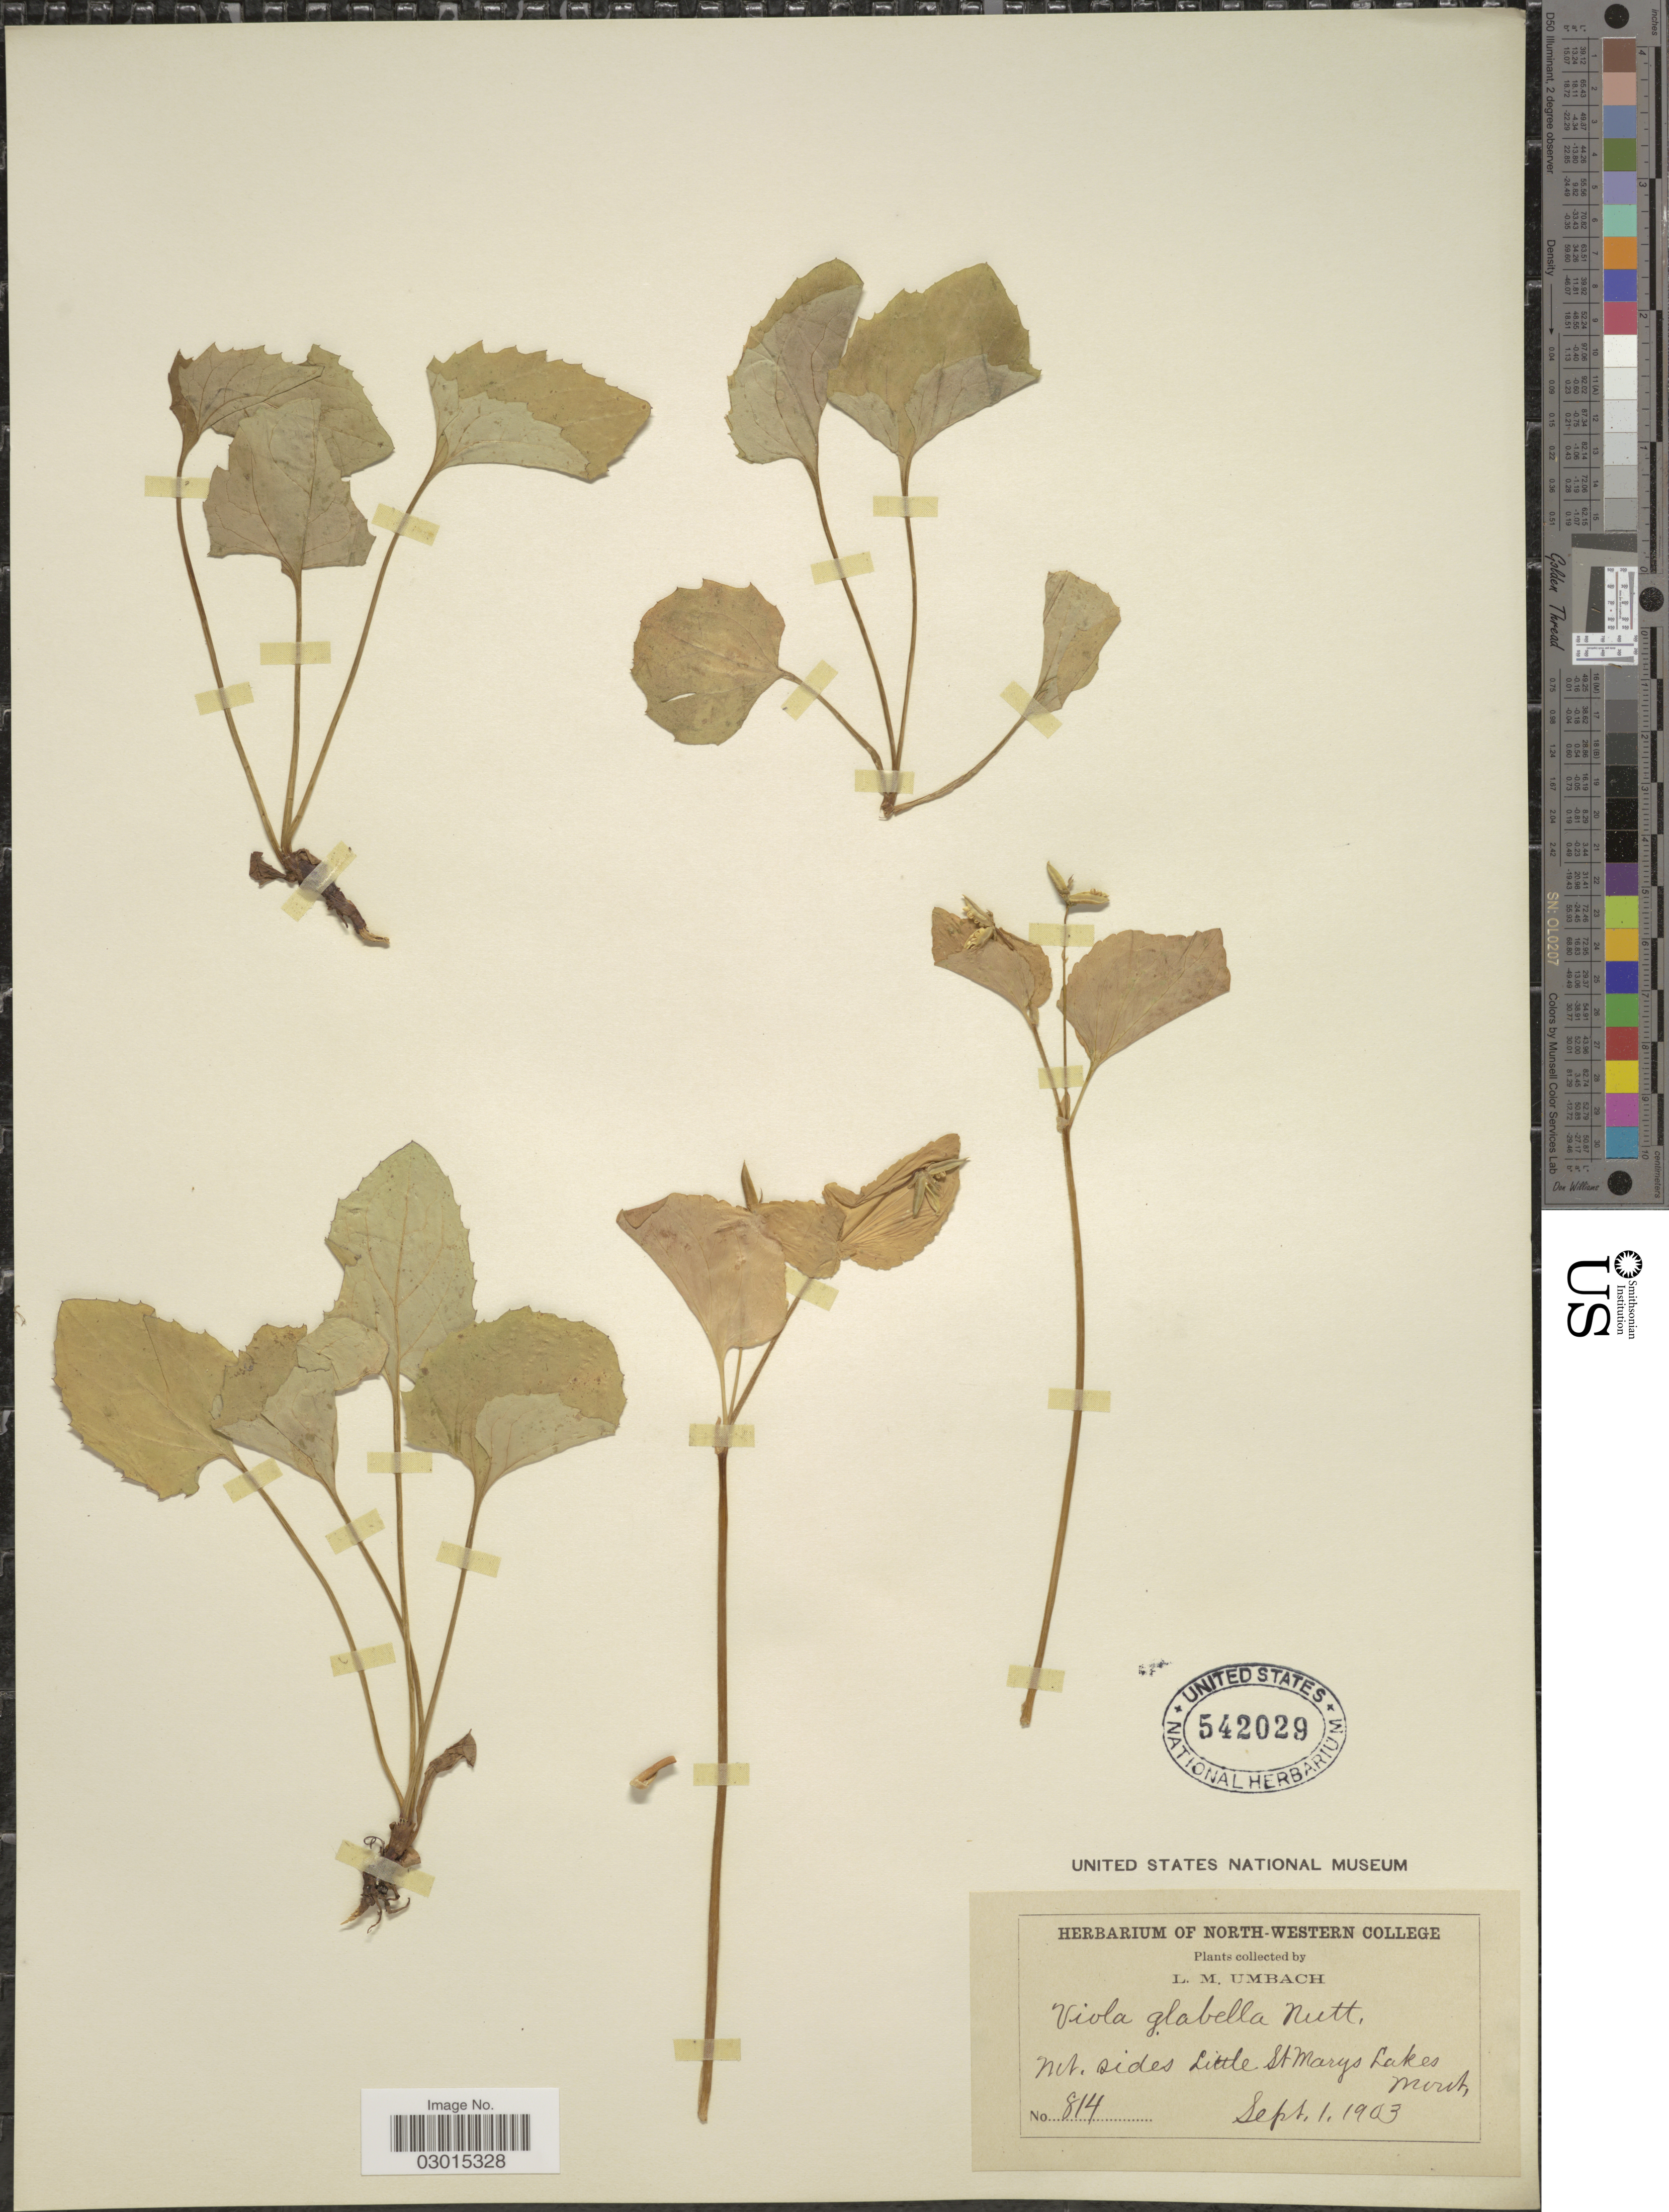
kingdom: Plantae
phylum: Tracheophyta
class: Magnoliopsida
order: Malpighiales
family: Violaceae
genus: Viola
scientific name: Viola glabella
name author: Nutt.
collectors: L. M. Umbach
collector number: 814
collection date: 1903-09-01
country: United States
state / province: Montana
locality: Mt. sides Little St Marys Lakes, Mont.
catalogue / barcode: US 542029